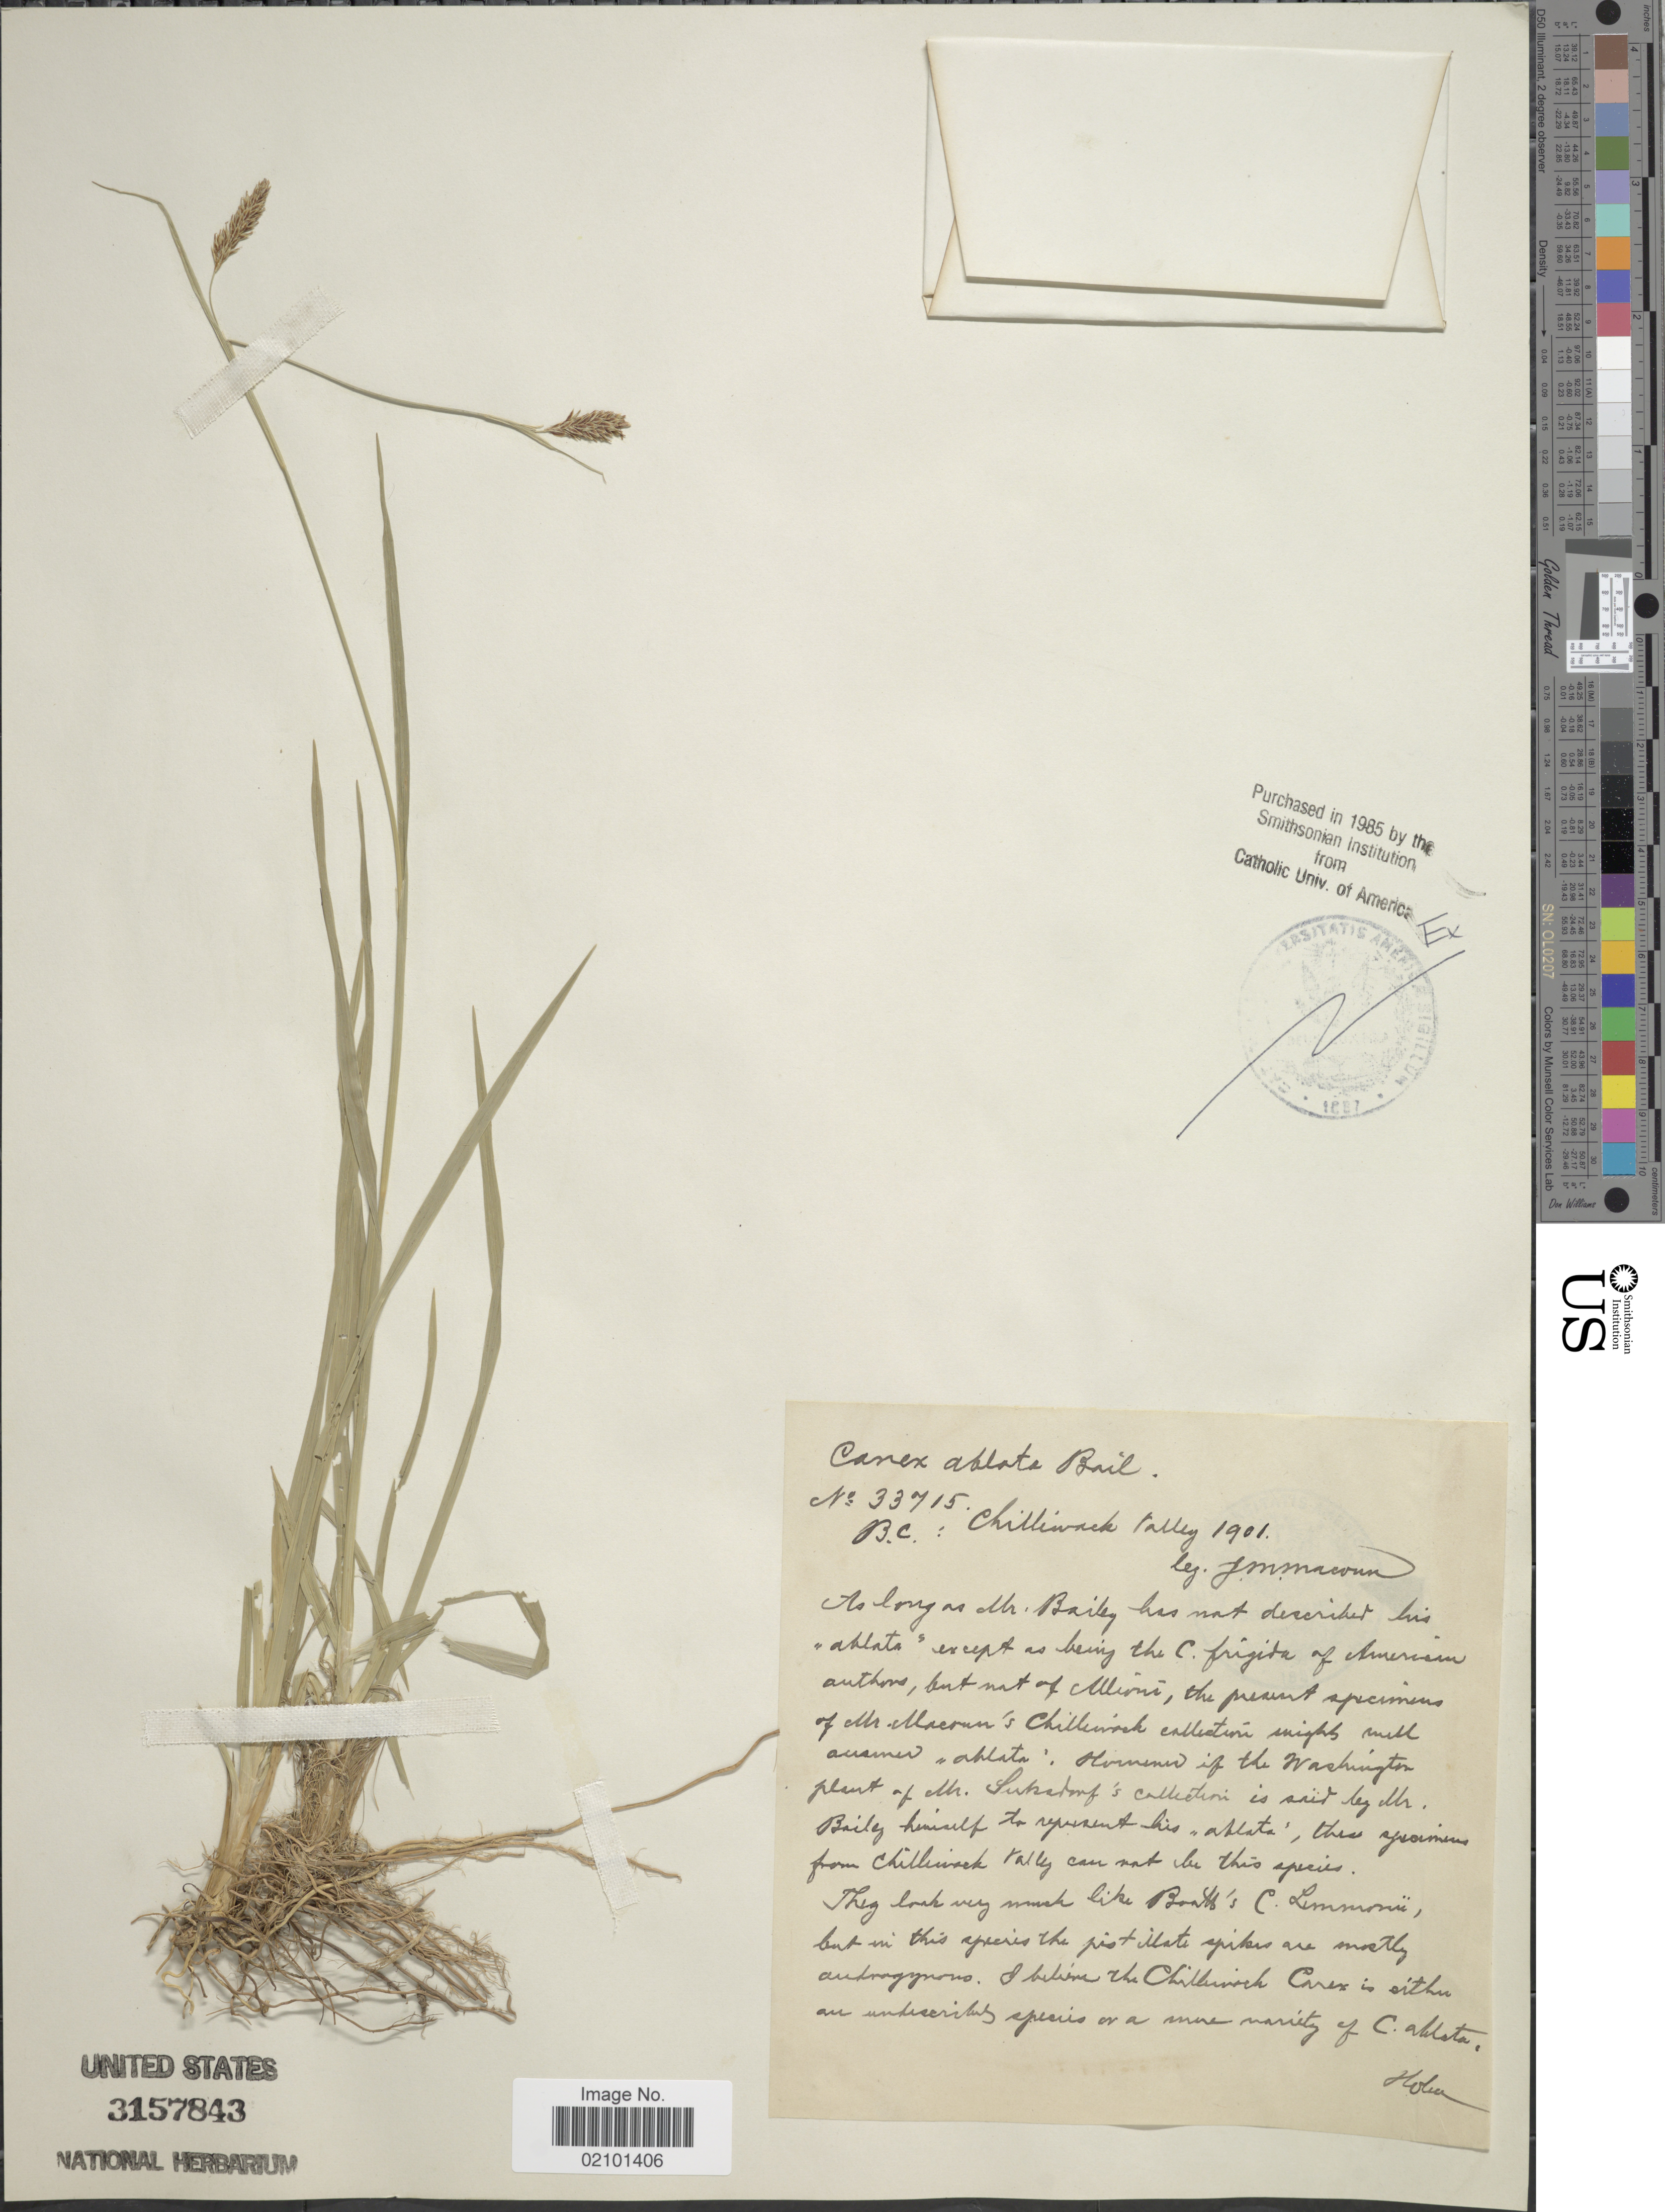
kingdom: Plantae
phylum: Tracheophyta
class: Liliopsida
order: Poales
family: Cyperaceae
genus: Carex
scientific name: Carex ablata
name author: L.H. Bailey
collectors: J. M. Macoun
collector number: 33715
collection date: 1901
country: Canada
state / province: British Columbia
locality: Chilliwack Valley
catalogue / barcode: US 3157843